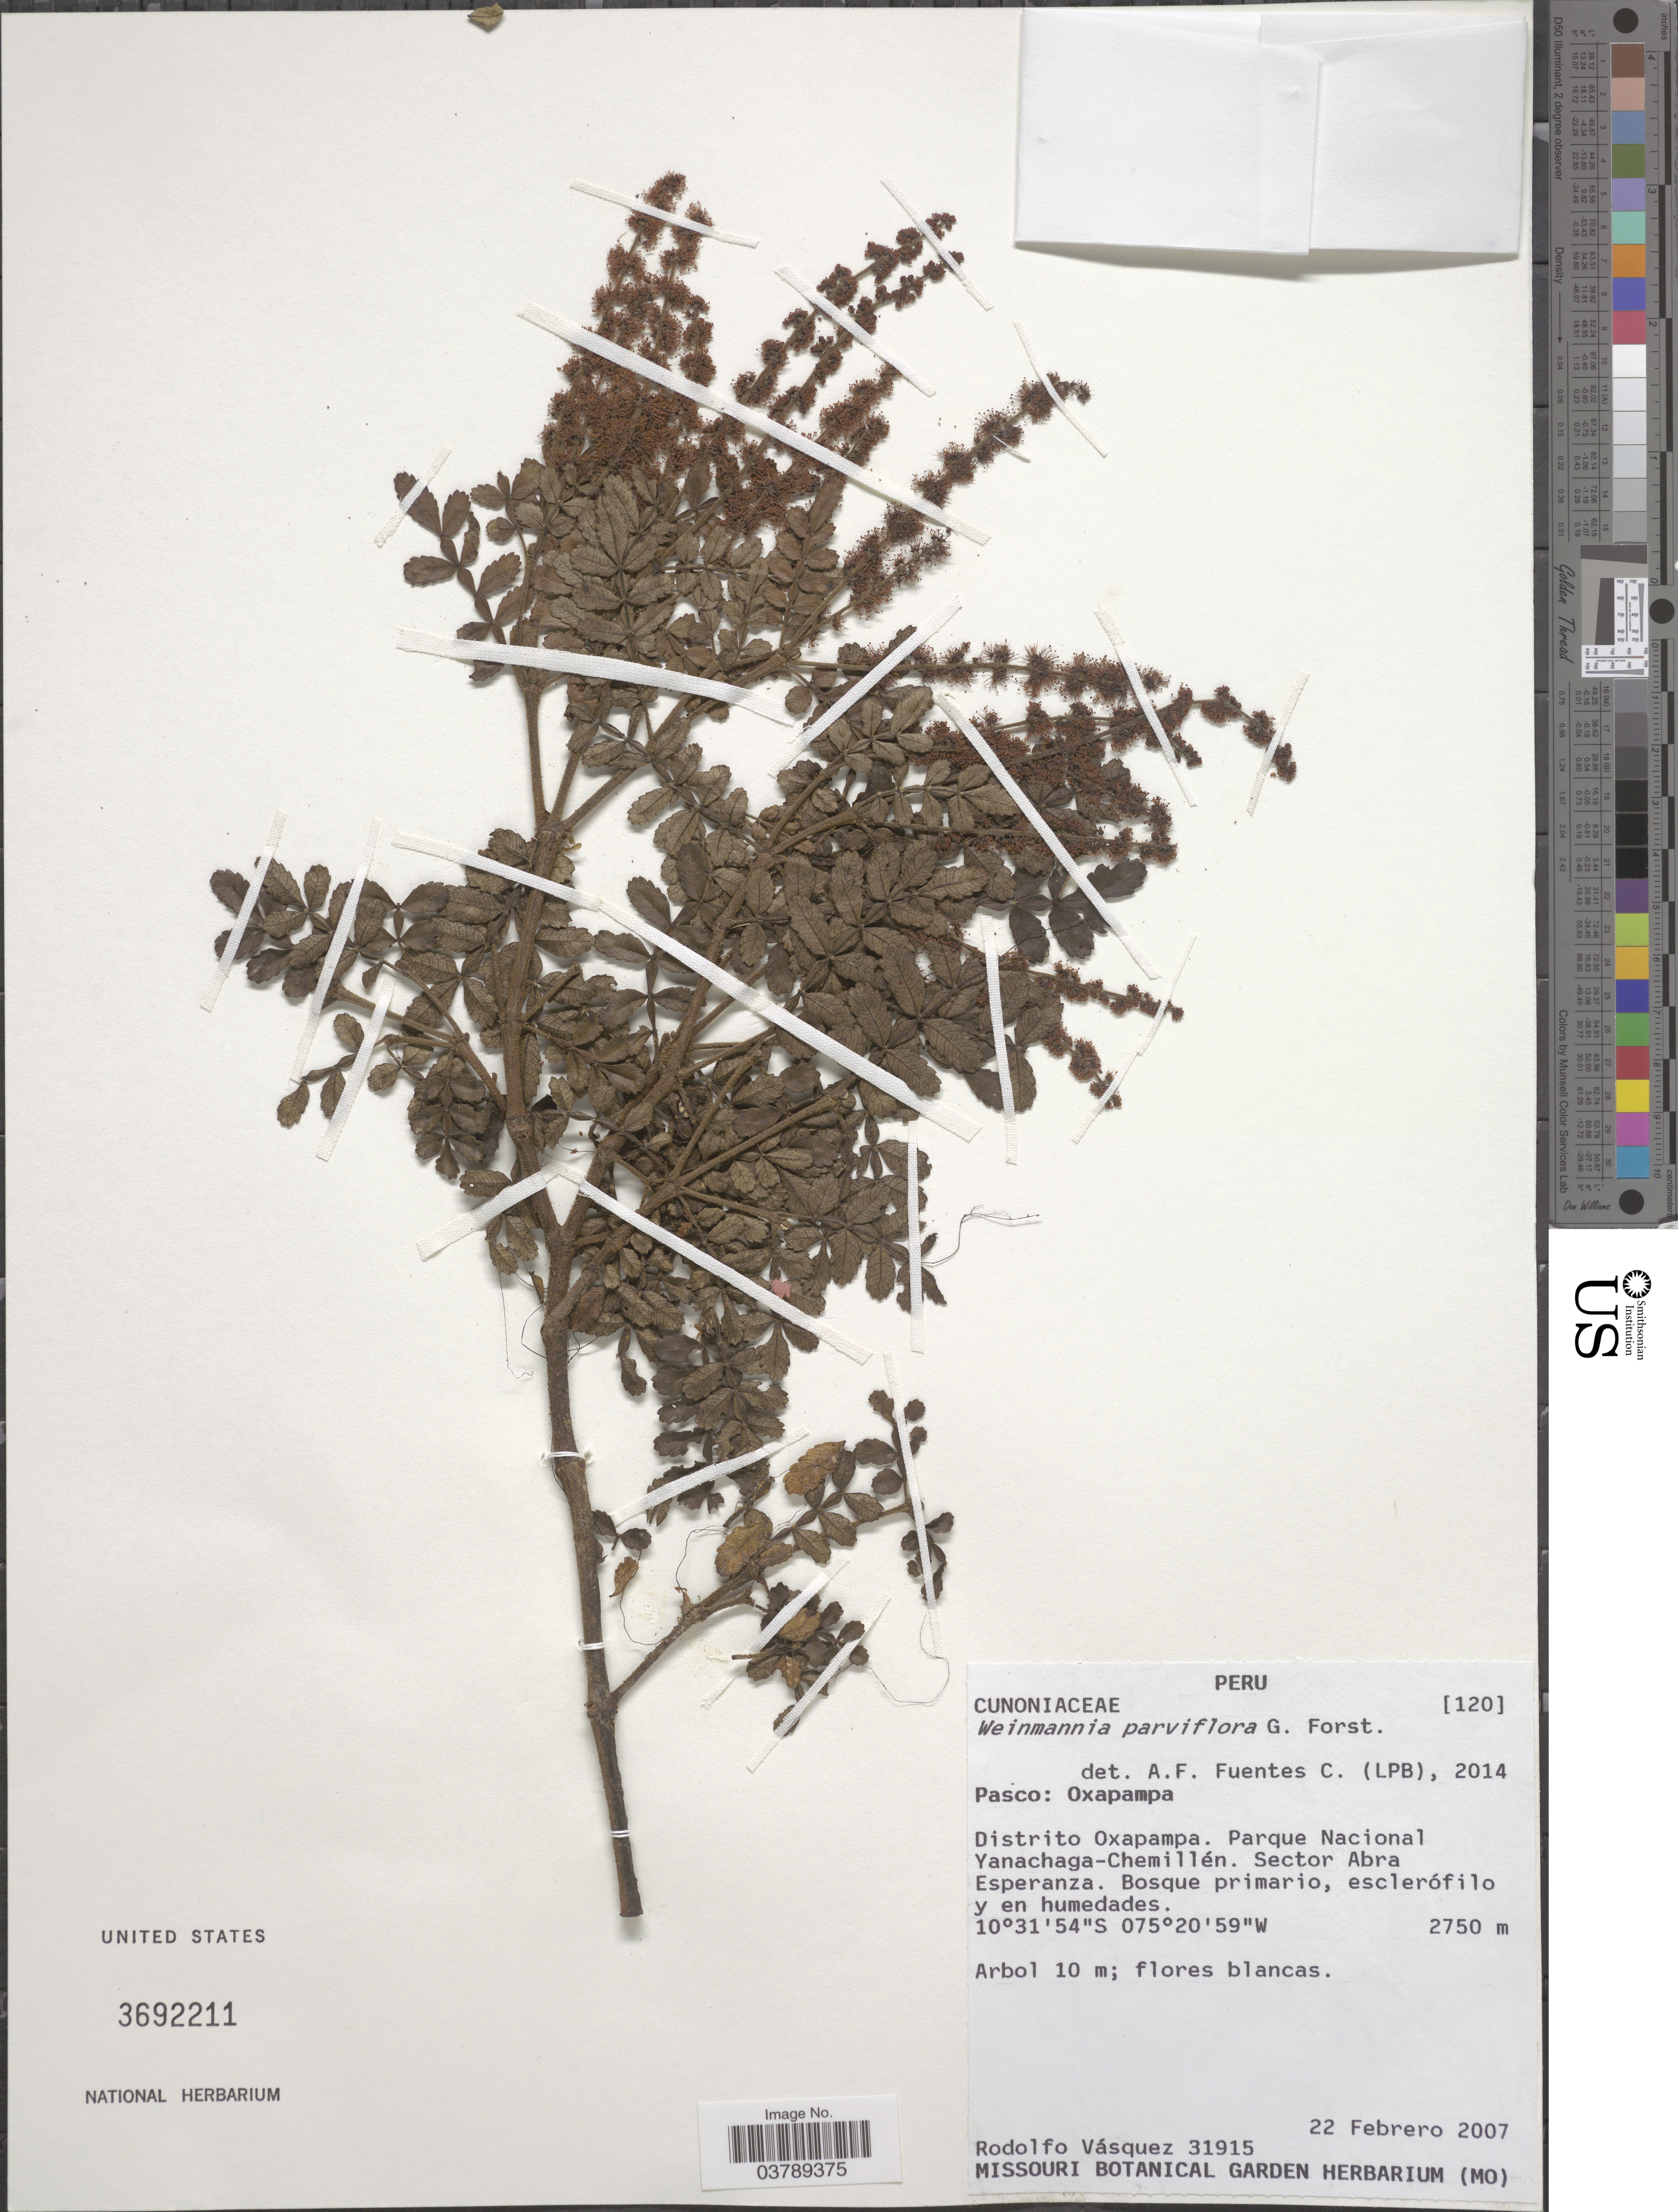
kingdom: Plantae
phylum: Tracheophyta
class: Magnoliopsida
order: Oxalidales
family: Cunoniaceae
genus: Weinmannia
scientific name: Weinmannia parviflora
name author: G. Forst.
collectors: R. Vásquez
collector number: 31915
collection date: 2007-02-22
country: Peru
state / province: Pasco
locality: Distrito Oxapampa. Parque Nacional Yanachaga-Chemillén. Sector Abra Esperanza.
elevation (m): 2750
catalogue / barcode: US 3692211